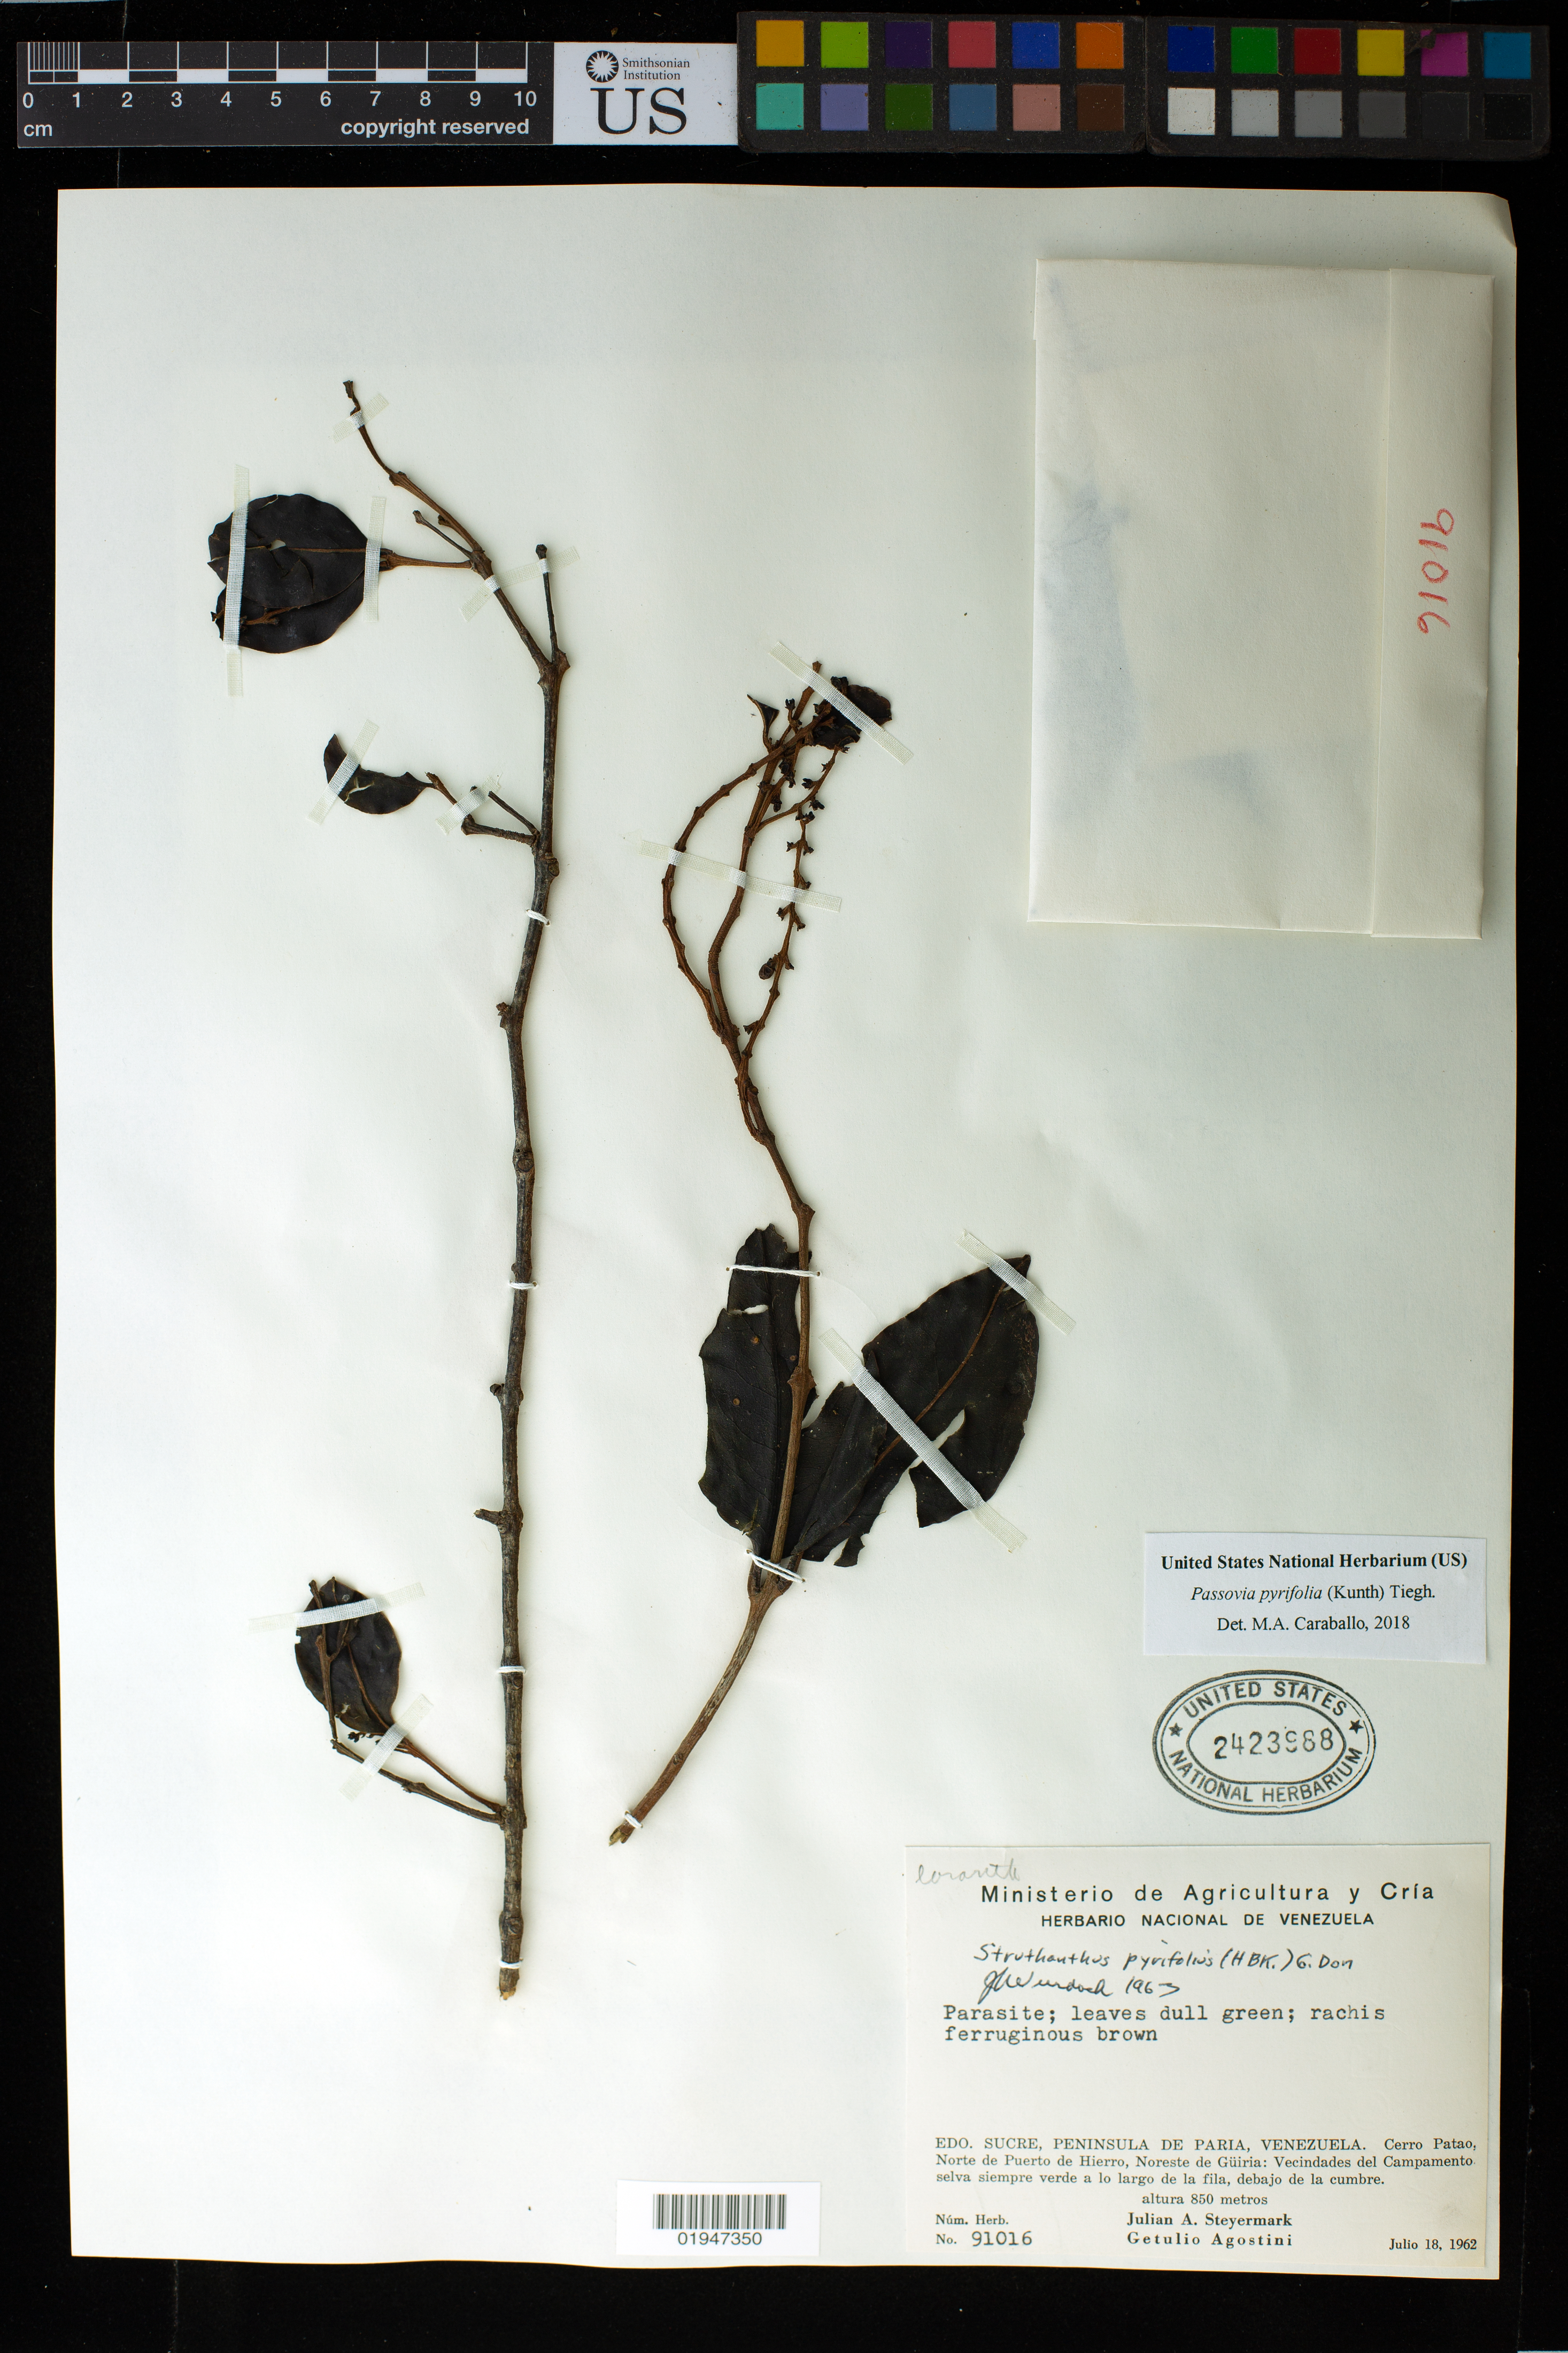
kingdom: Plantae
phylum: Tracheophyta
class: Magnoliopsida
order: Santalales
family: Loranthaceae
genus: Passovia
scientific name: Passovia pyrifolia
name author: (Kunth) Tiegh.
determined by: Caraballo-Ortiz, Marcos A., (MISS), University of Mississippi (UNITED STATES)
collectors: J. Steyermark & G. Agostini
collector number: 91016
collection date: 1962-07-18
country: Venezuela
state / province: Sucre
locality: Penninsula de Paria. Cerro Patao, Norte de Puerto de Hierro, Noreste de Güiria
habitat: Vecindades del campamento selva siempre verde a lo largo de la fila, debajo de la combre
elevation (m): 850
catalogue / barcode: US 2423988